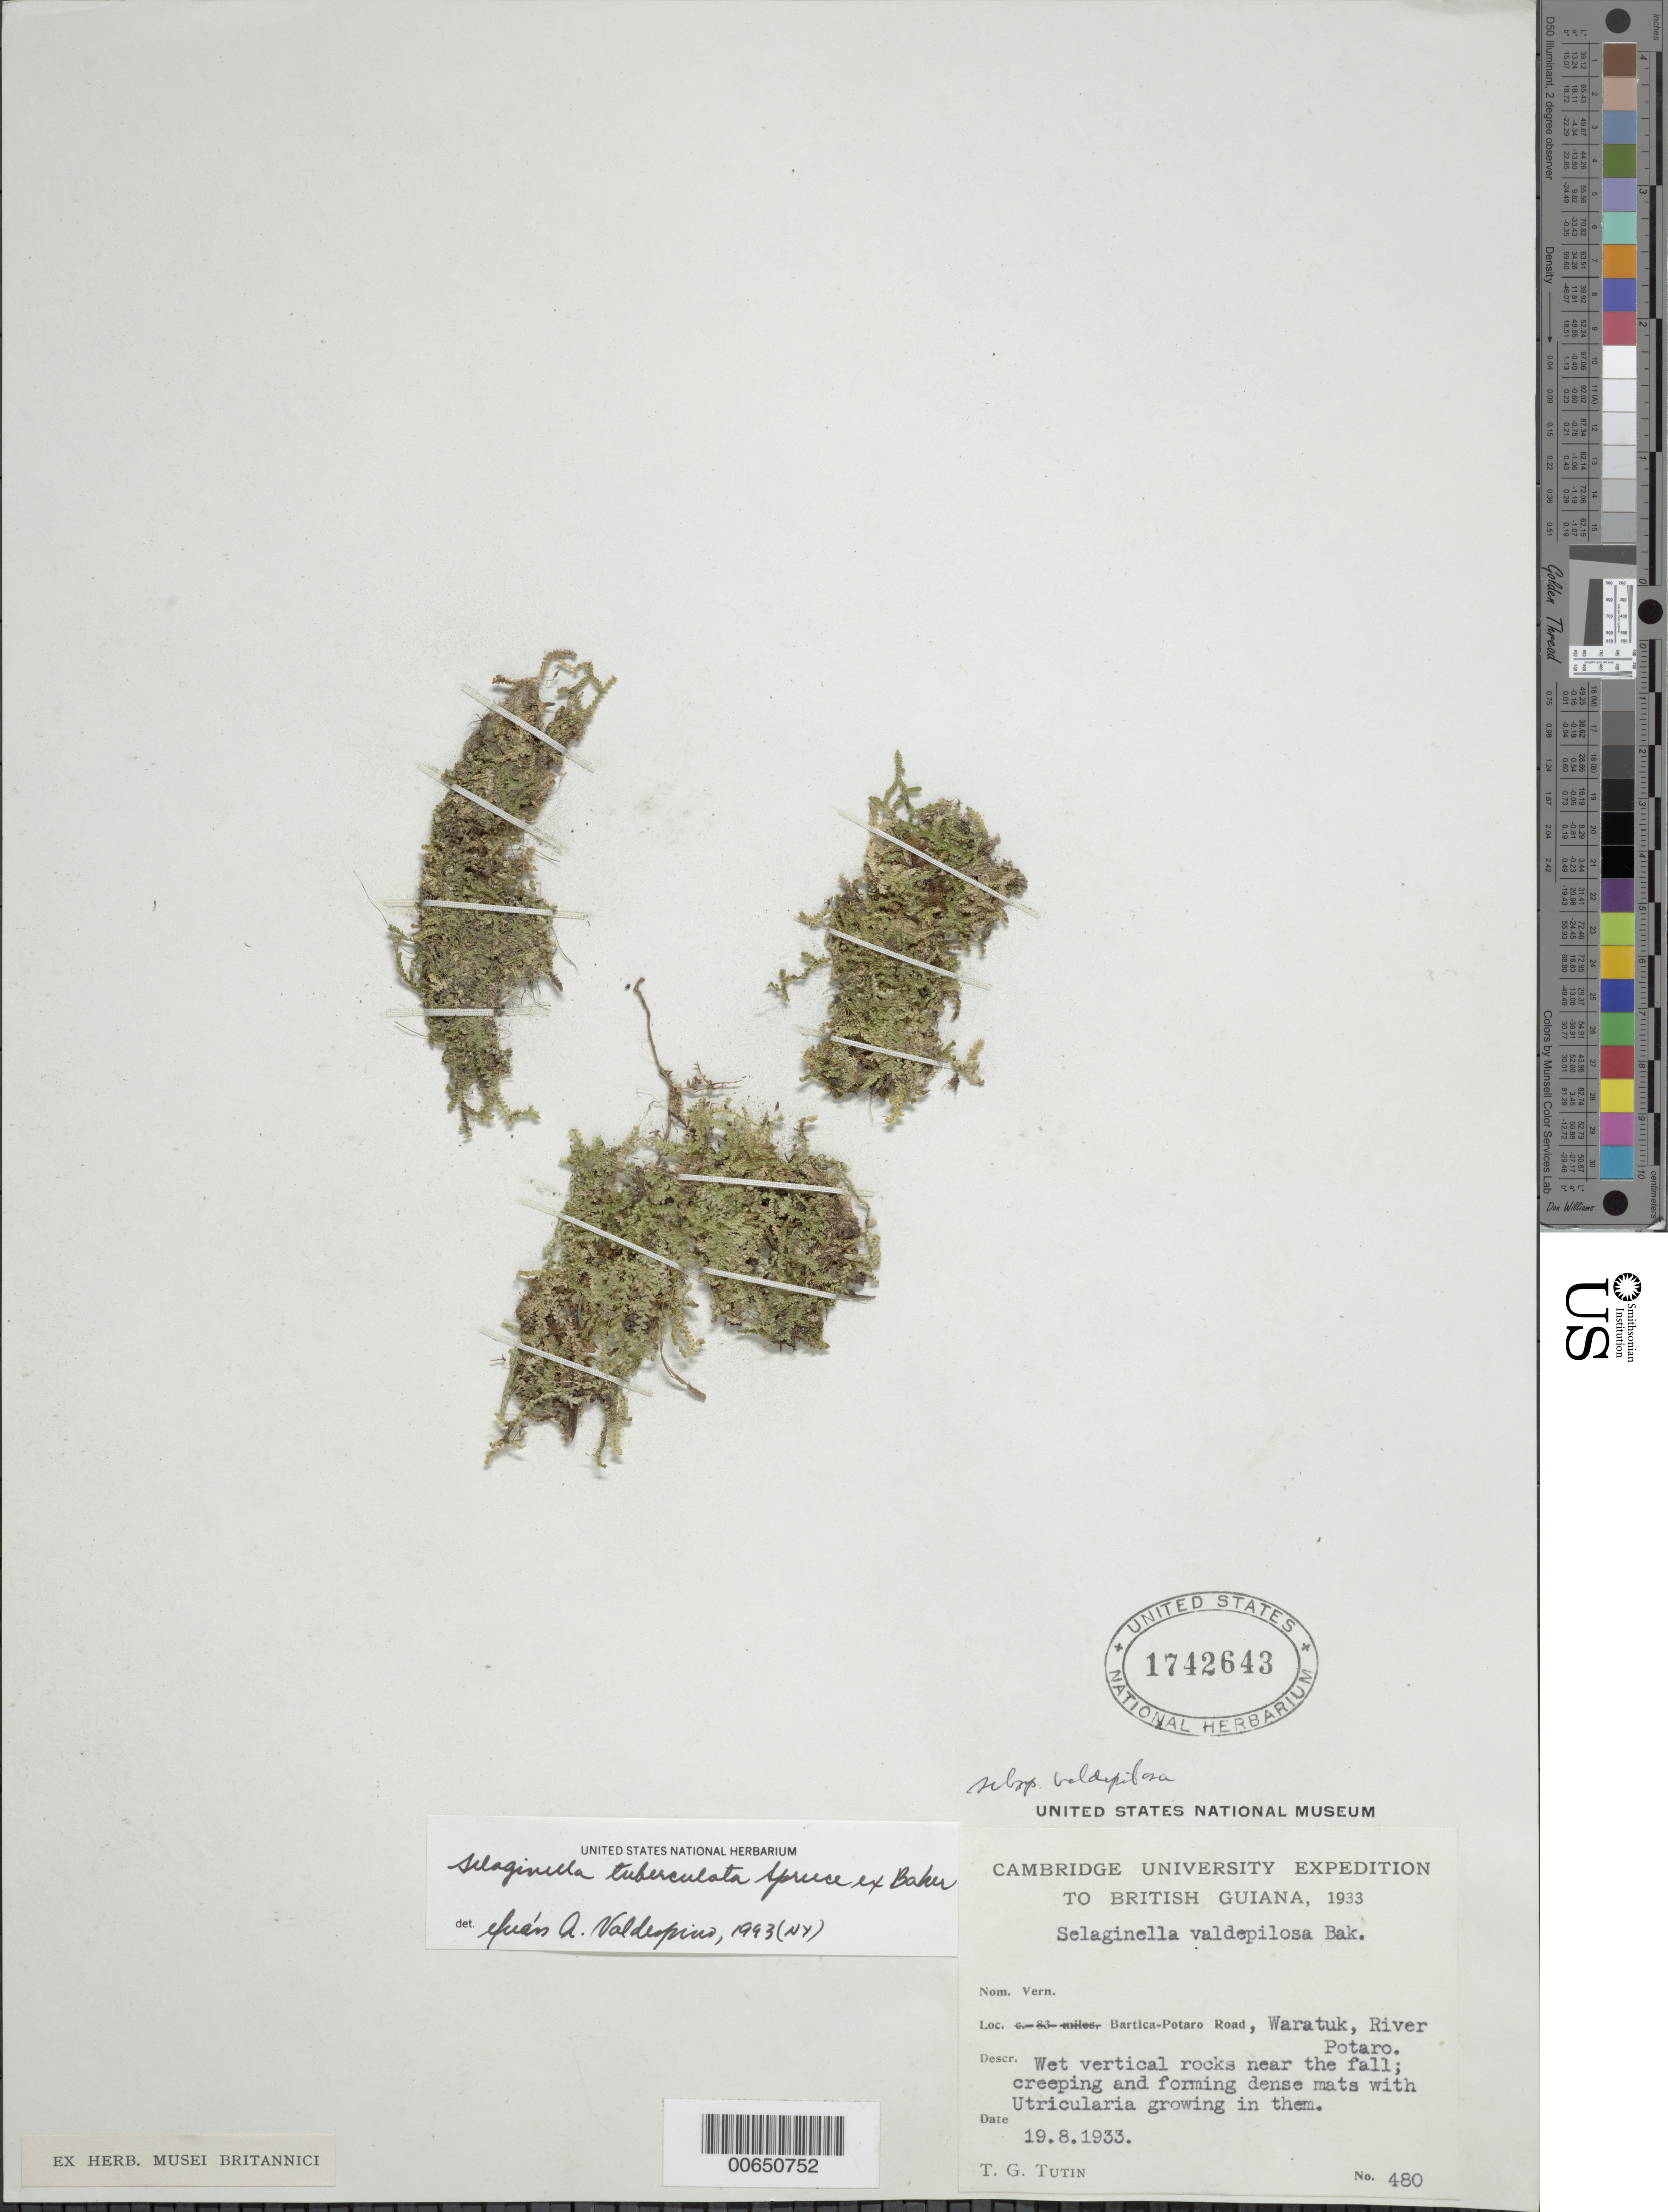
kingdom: Plantae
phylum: Tracheophyta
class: Lycopodiopsida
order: Selaginellales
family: Selaginellaceae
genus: Selaginella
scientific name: Selaginella tuberculata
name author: Spruce ex Baker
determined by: Valdespino, I. A., (PMA), Universidad de Panama (PANAMA)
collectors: T. G. Tutin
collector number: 480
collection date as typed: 19-Aug-33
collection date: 1933-08-19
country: Guyana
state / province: Potaro-Siparuni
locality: Waratuk, Potaro River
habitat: Wet vertical rocks near the fall, Bartica - Potaro road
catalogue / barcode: US 1742643